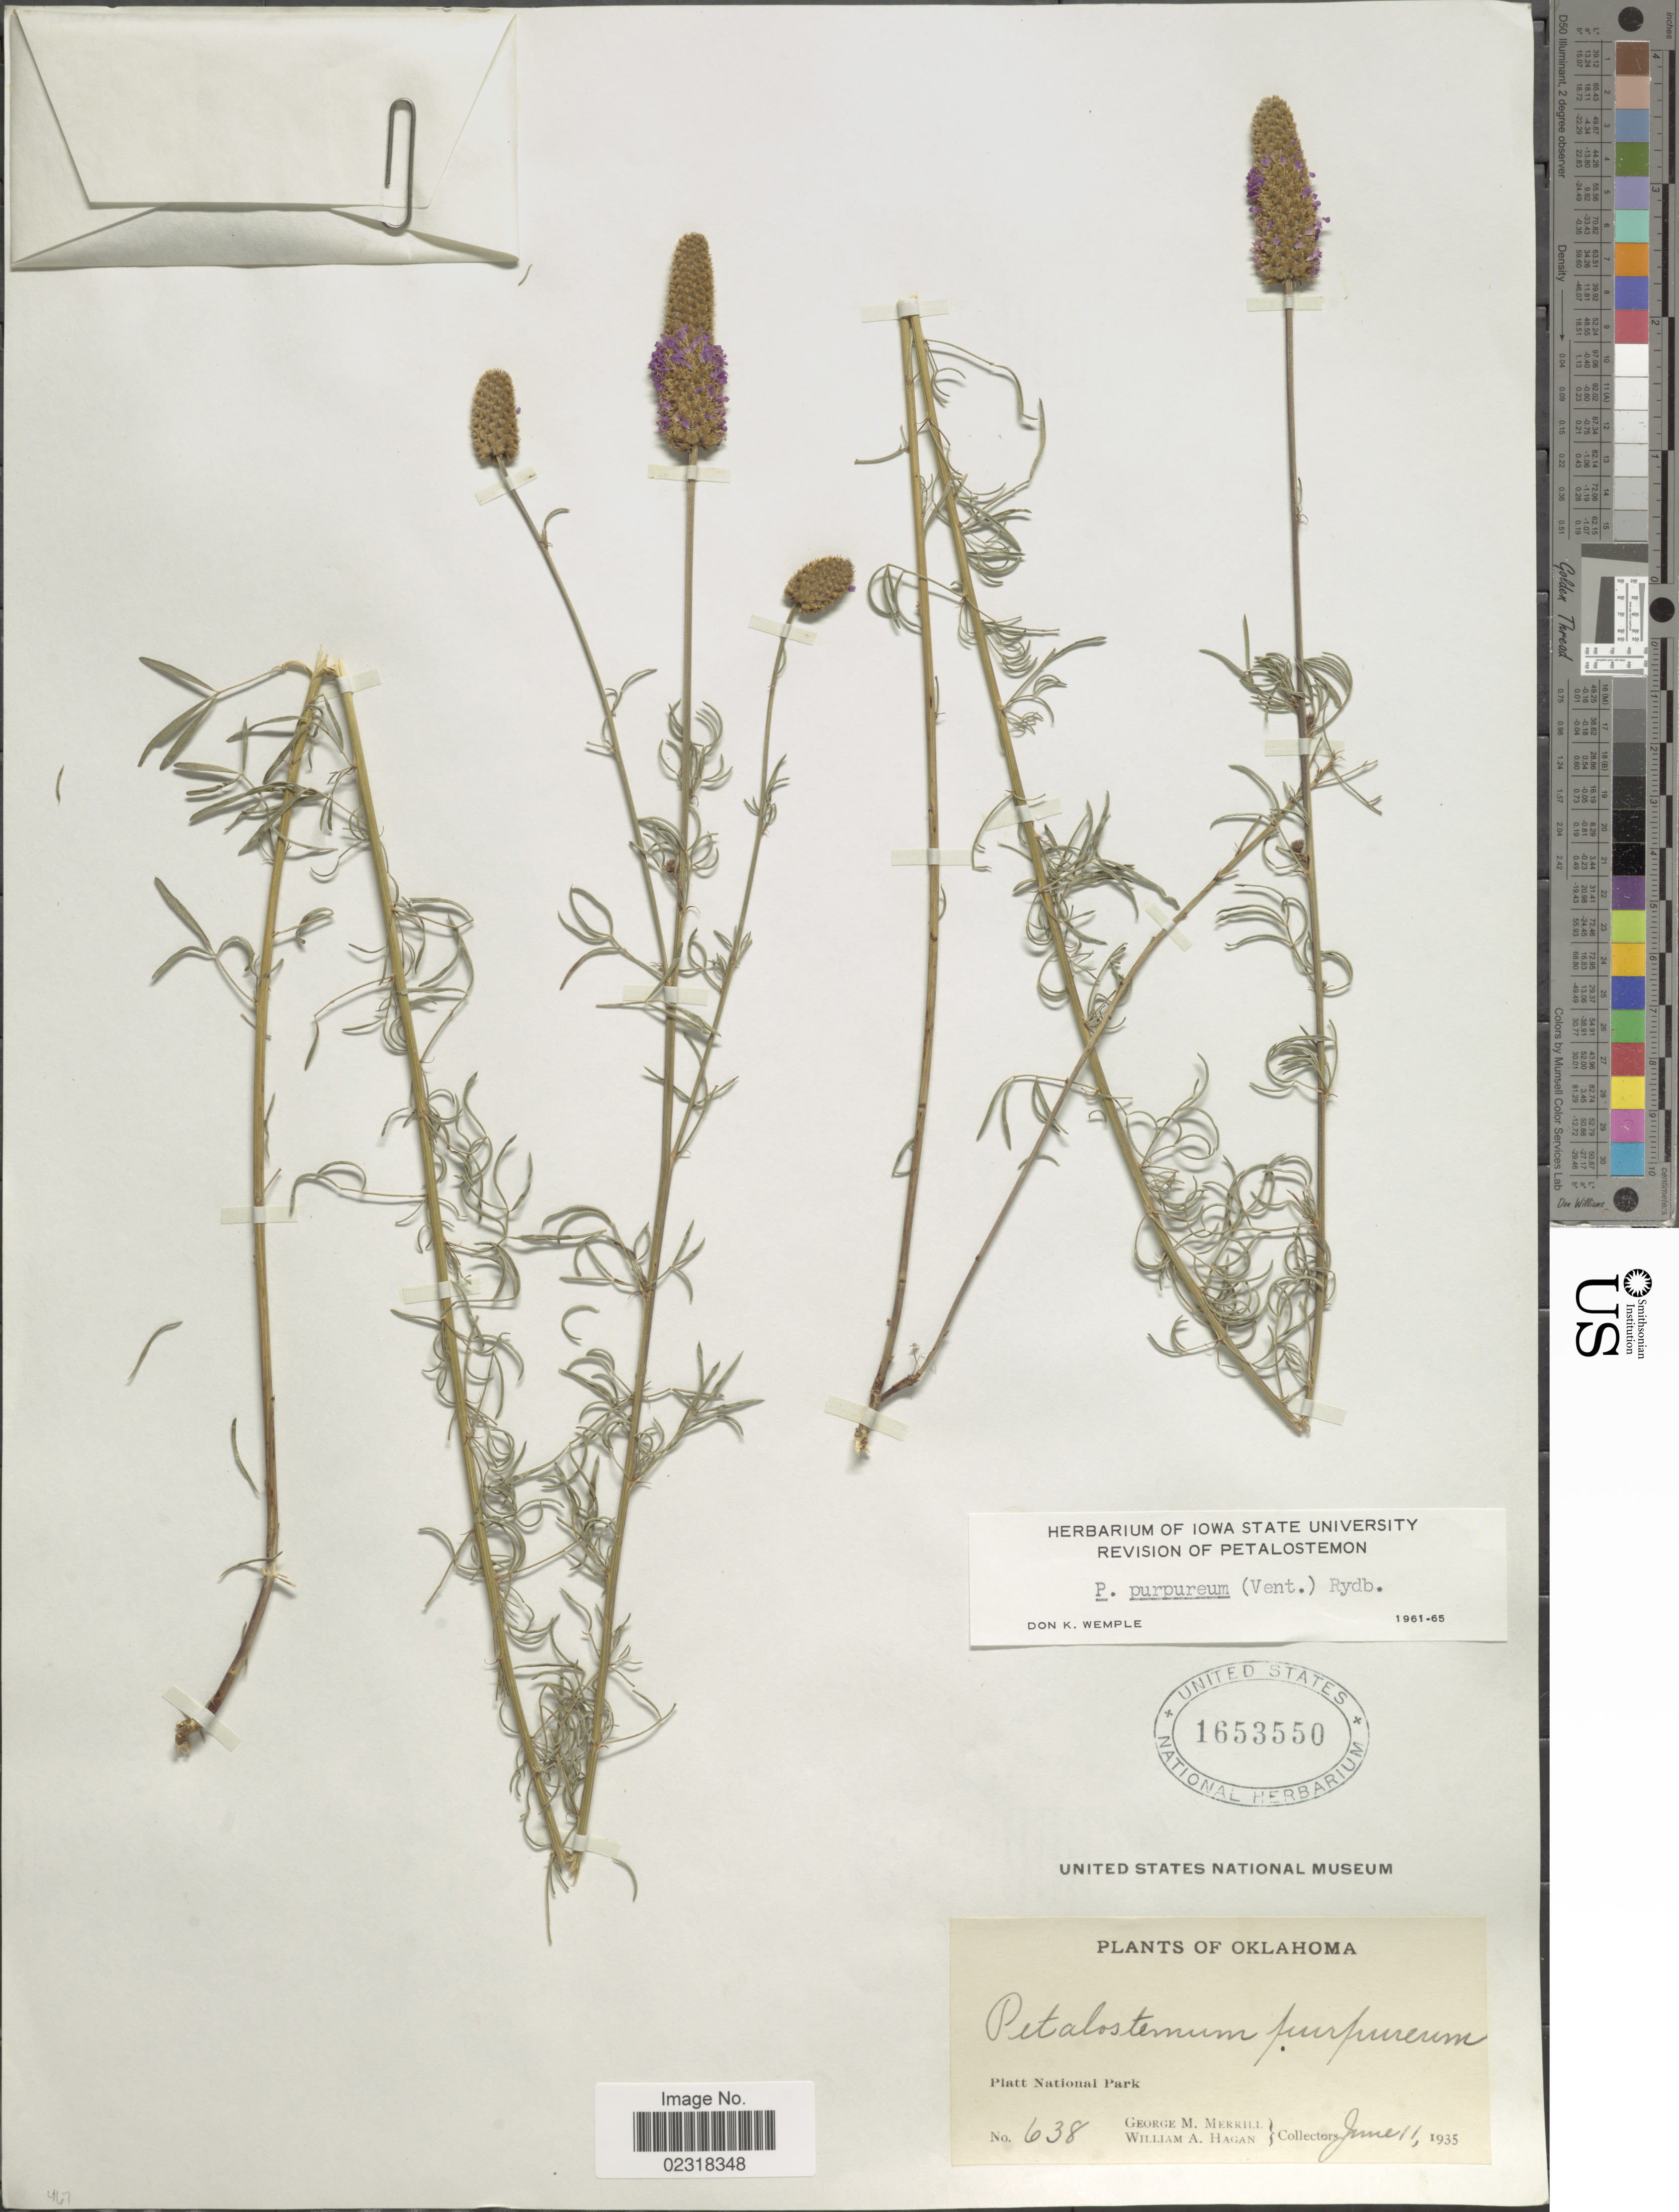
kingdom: Plantae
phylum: Tracheophyta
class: Magnoliopsida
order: Fabales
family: Fabaceae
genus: Dalea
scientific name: Dalea purpurea var. purpurea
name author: Vent.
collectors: G. M. Merrill & W. Hagan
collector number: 638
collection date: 1935-06-11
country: United States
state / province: Oklahoma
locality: Platt National Park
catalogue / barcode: US 1653550